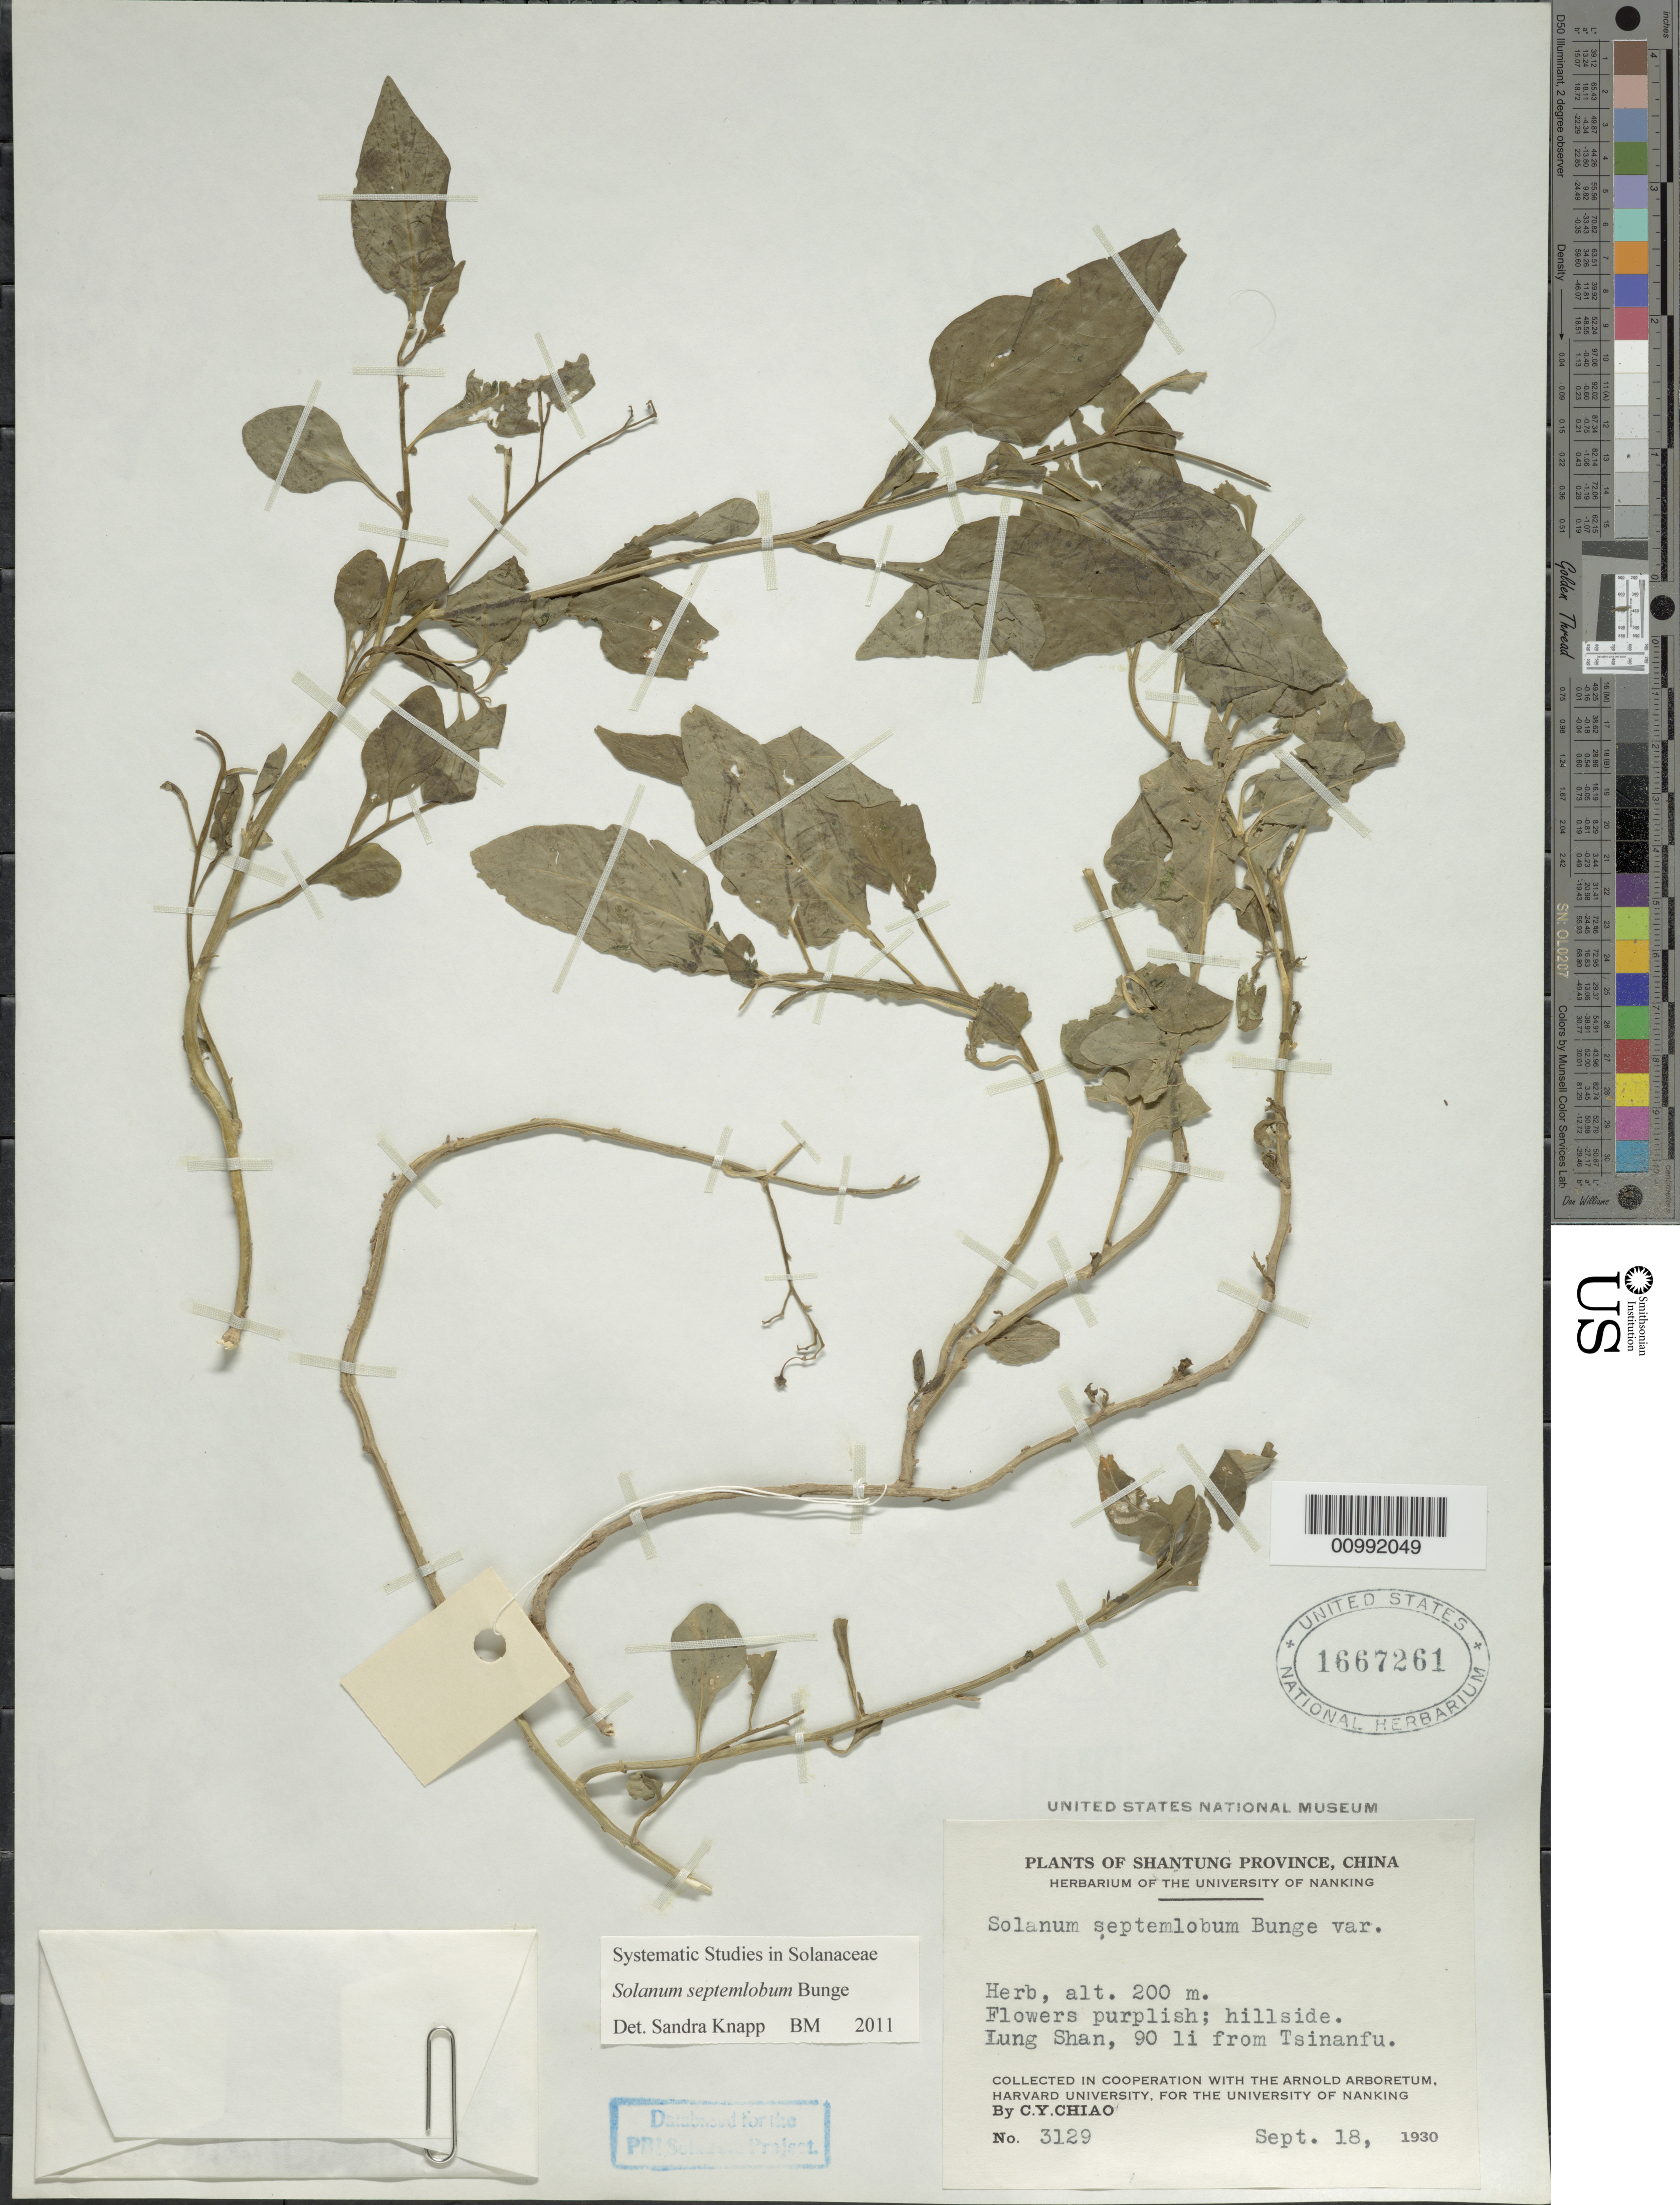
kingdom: Plantae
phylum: Tracheophyta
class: Magnoliopsida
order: Solanales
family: Solanaceae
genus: Solanum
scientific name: Solanum septemlobum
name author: Bunge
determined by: Knapp, S. D.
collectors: C. Y. Chiao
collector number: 3129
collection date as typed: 18 Sep 1930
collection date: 1930-09-18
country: China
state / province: Shandong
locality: Shantung Province. Lung Shan, 90 li from Tsinanfu.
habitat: Hillside.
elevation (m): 200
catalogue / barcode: US 1667261